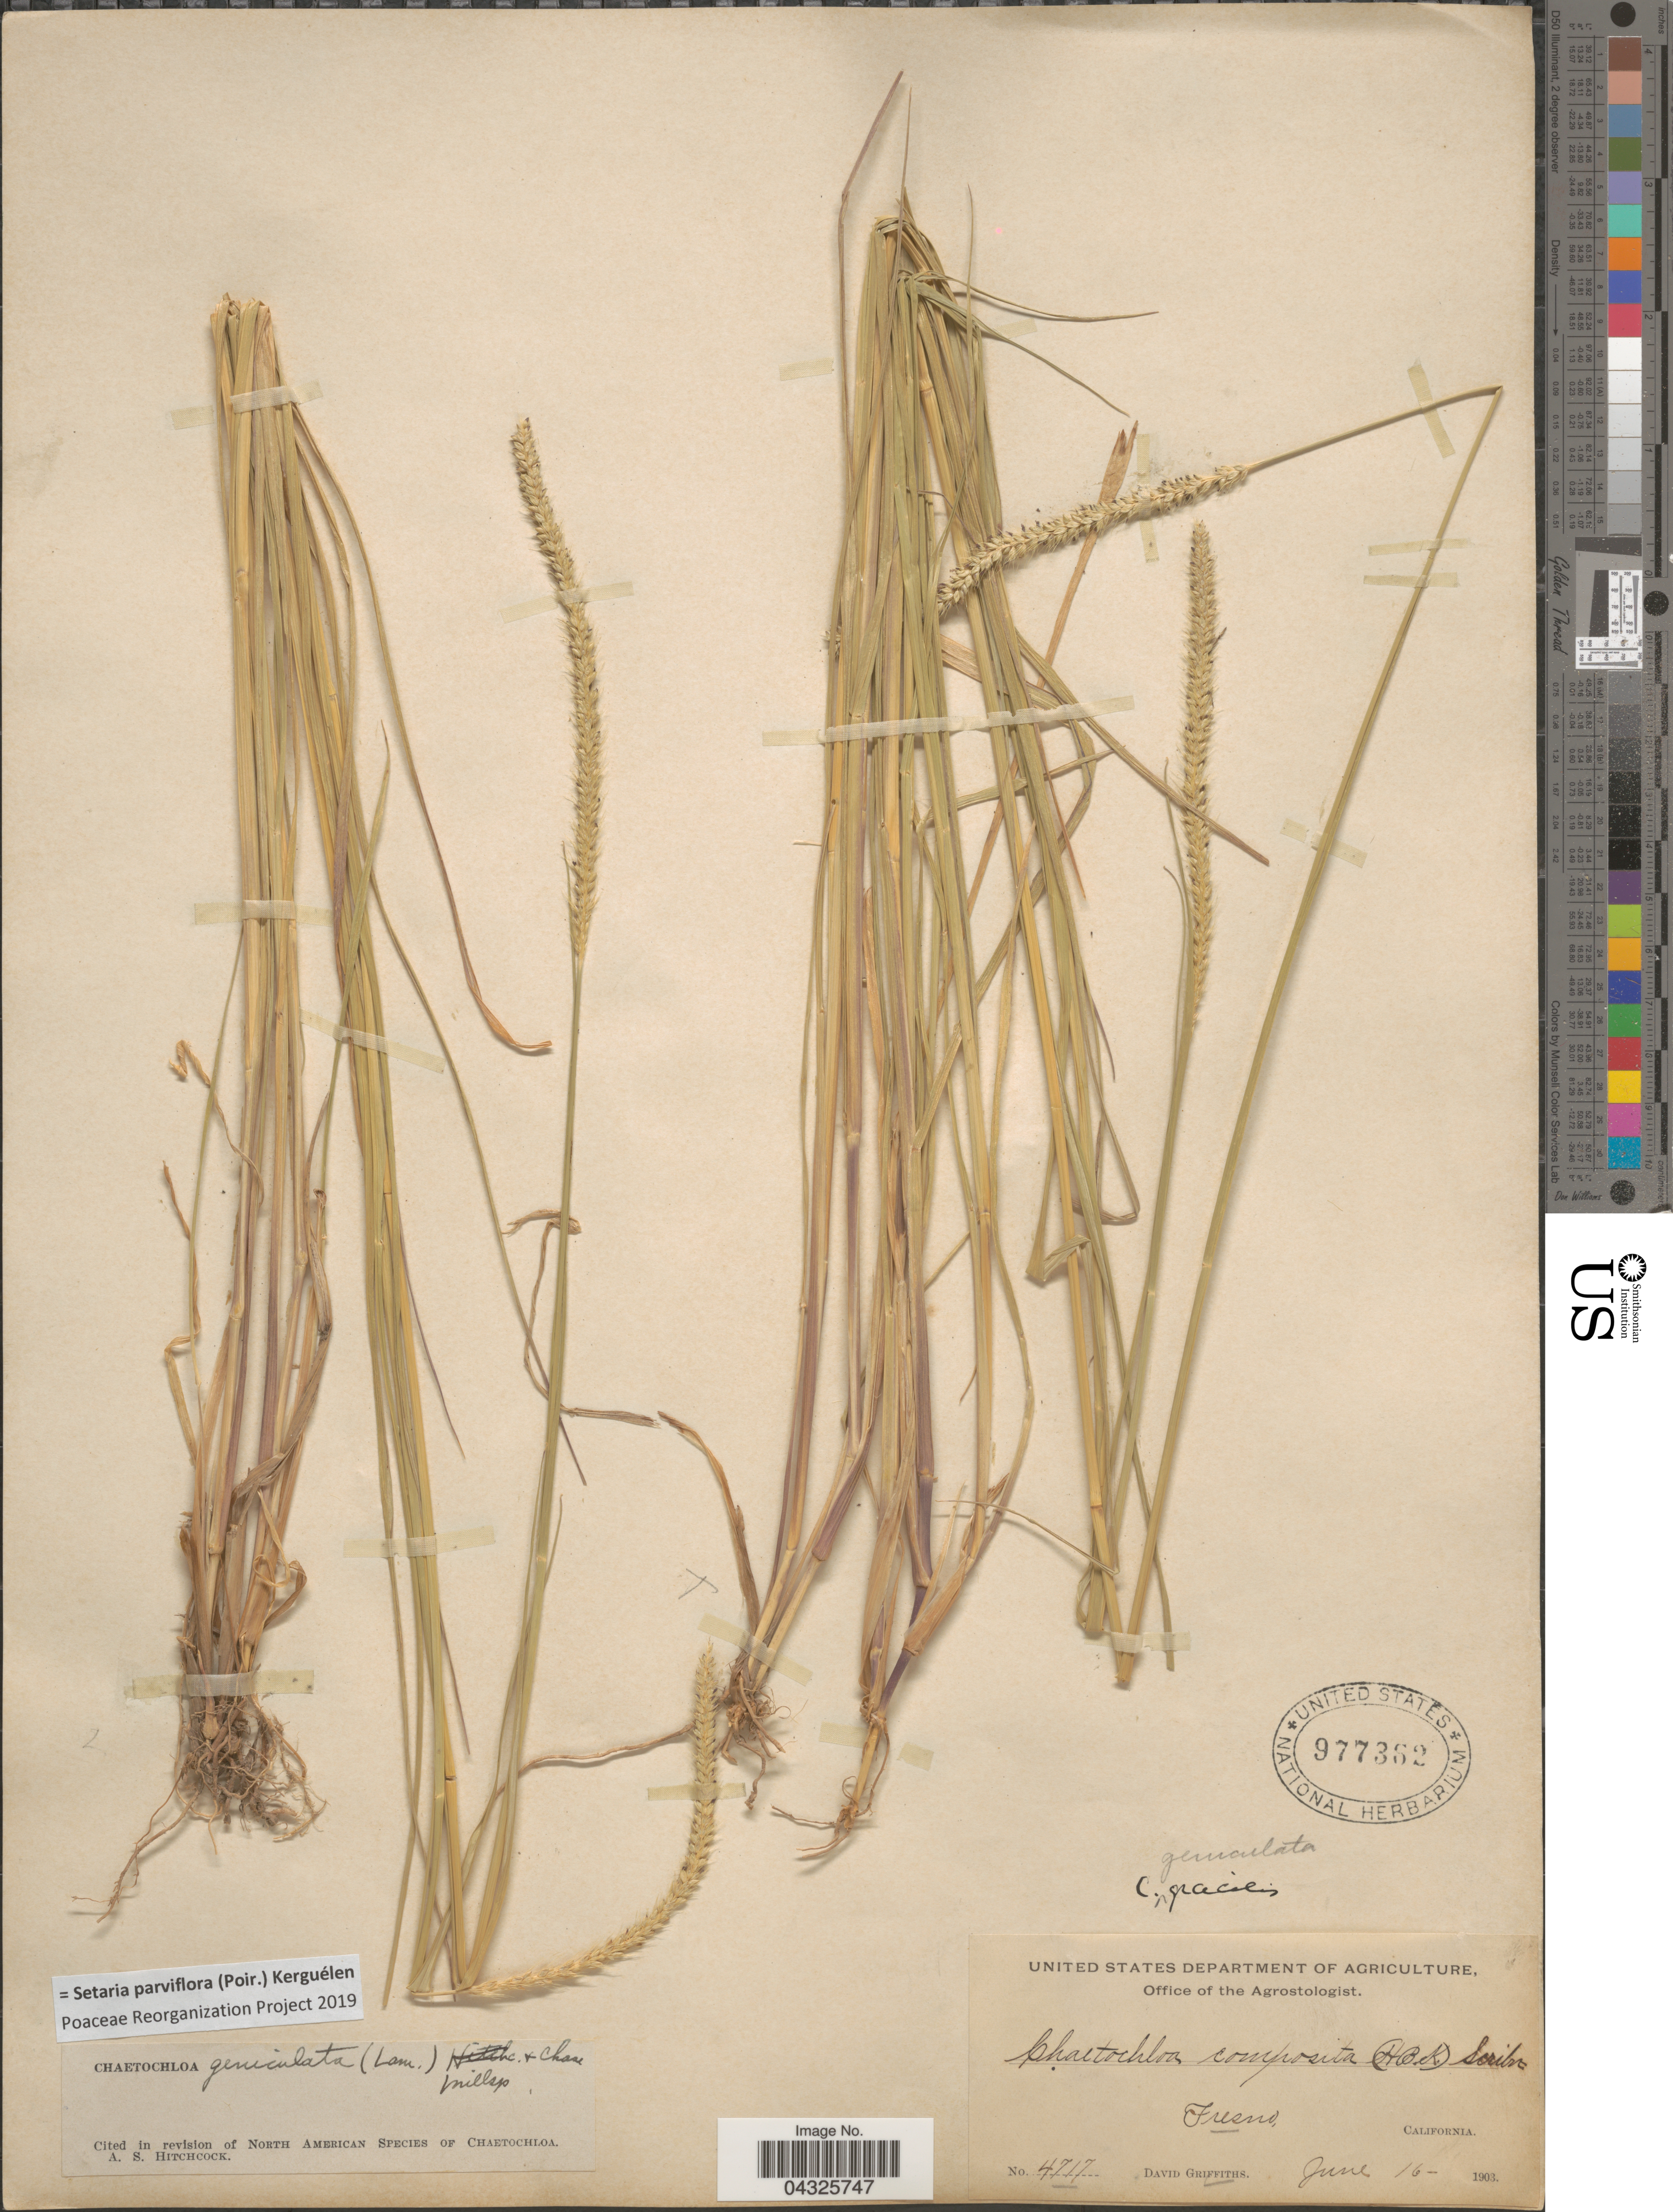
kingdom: Plantae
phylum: Tracheophyta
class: Liliopsida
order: Poales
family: Poaceae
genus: Setaria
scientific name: Setaria parviflora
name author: (Poir.) Kerguélen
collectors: D. Griffiths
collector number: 4717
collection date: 1903-06-16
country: United States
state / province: California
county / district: Fresno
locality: Fresno.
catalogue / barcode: US 977362